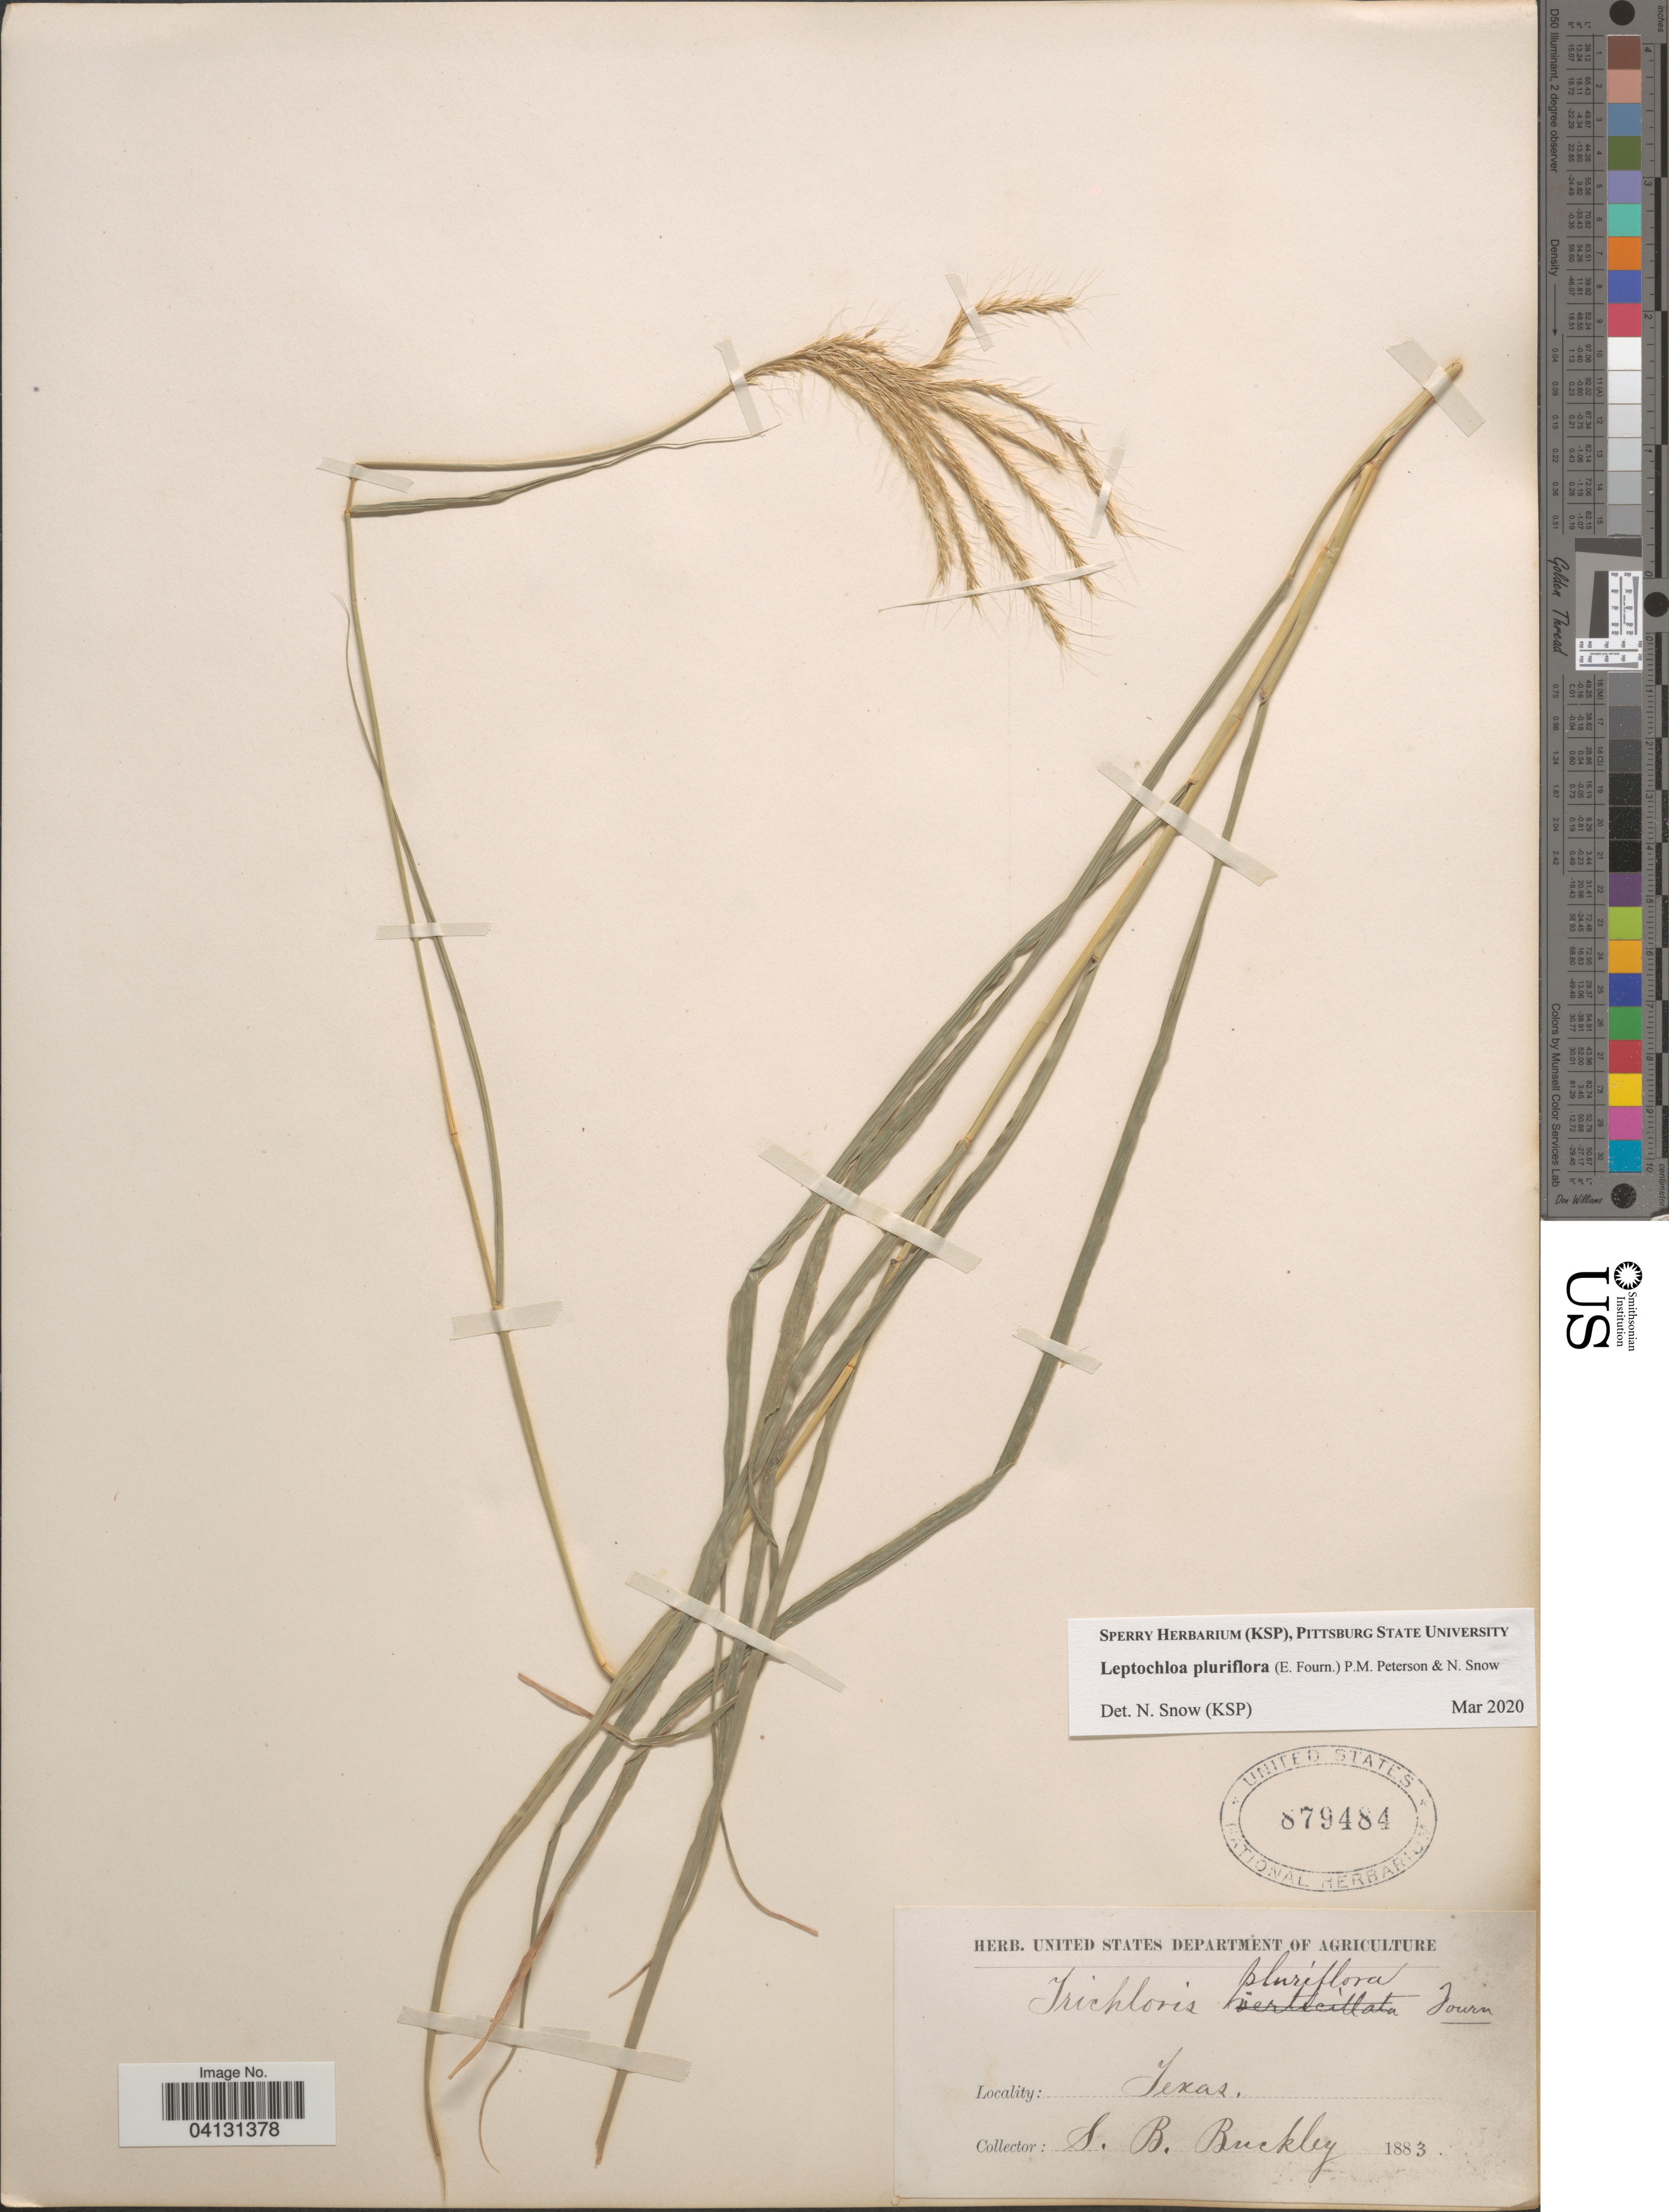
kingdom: Plantae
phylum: Tracheophyta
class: Liliopsida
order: Poales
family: Poaceae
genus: Leptochloa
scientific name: Leptochloa pluriflora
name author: (E. Fourn.) P.M. Peterson & N. Snow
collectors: S. B. Buckley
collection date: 1883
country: United States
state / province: Texas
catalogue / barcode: US 879484